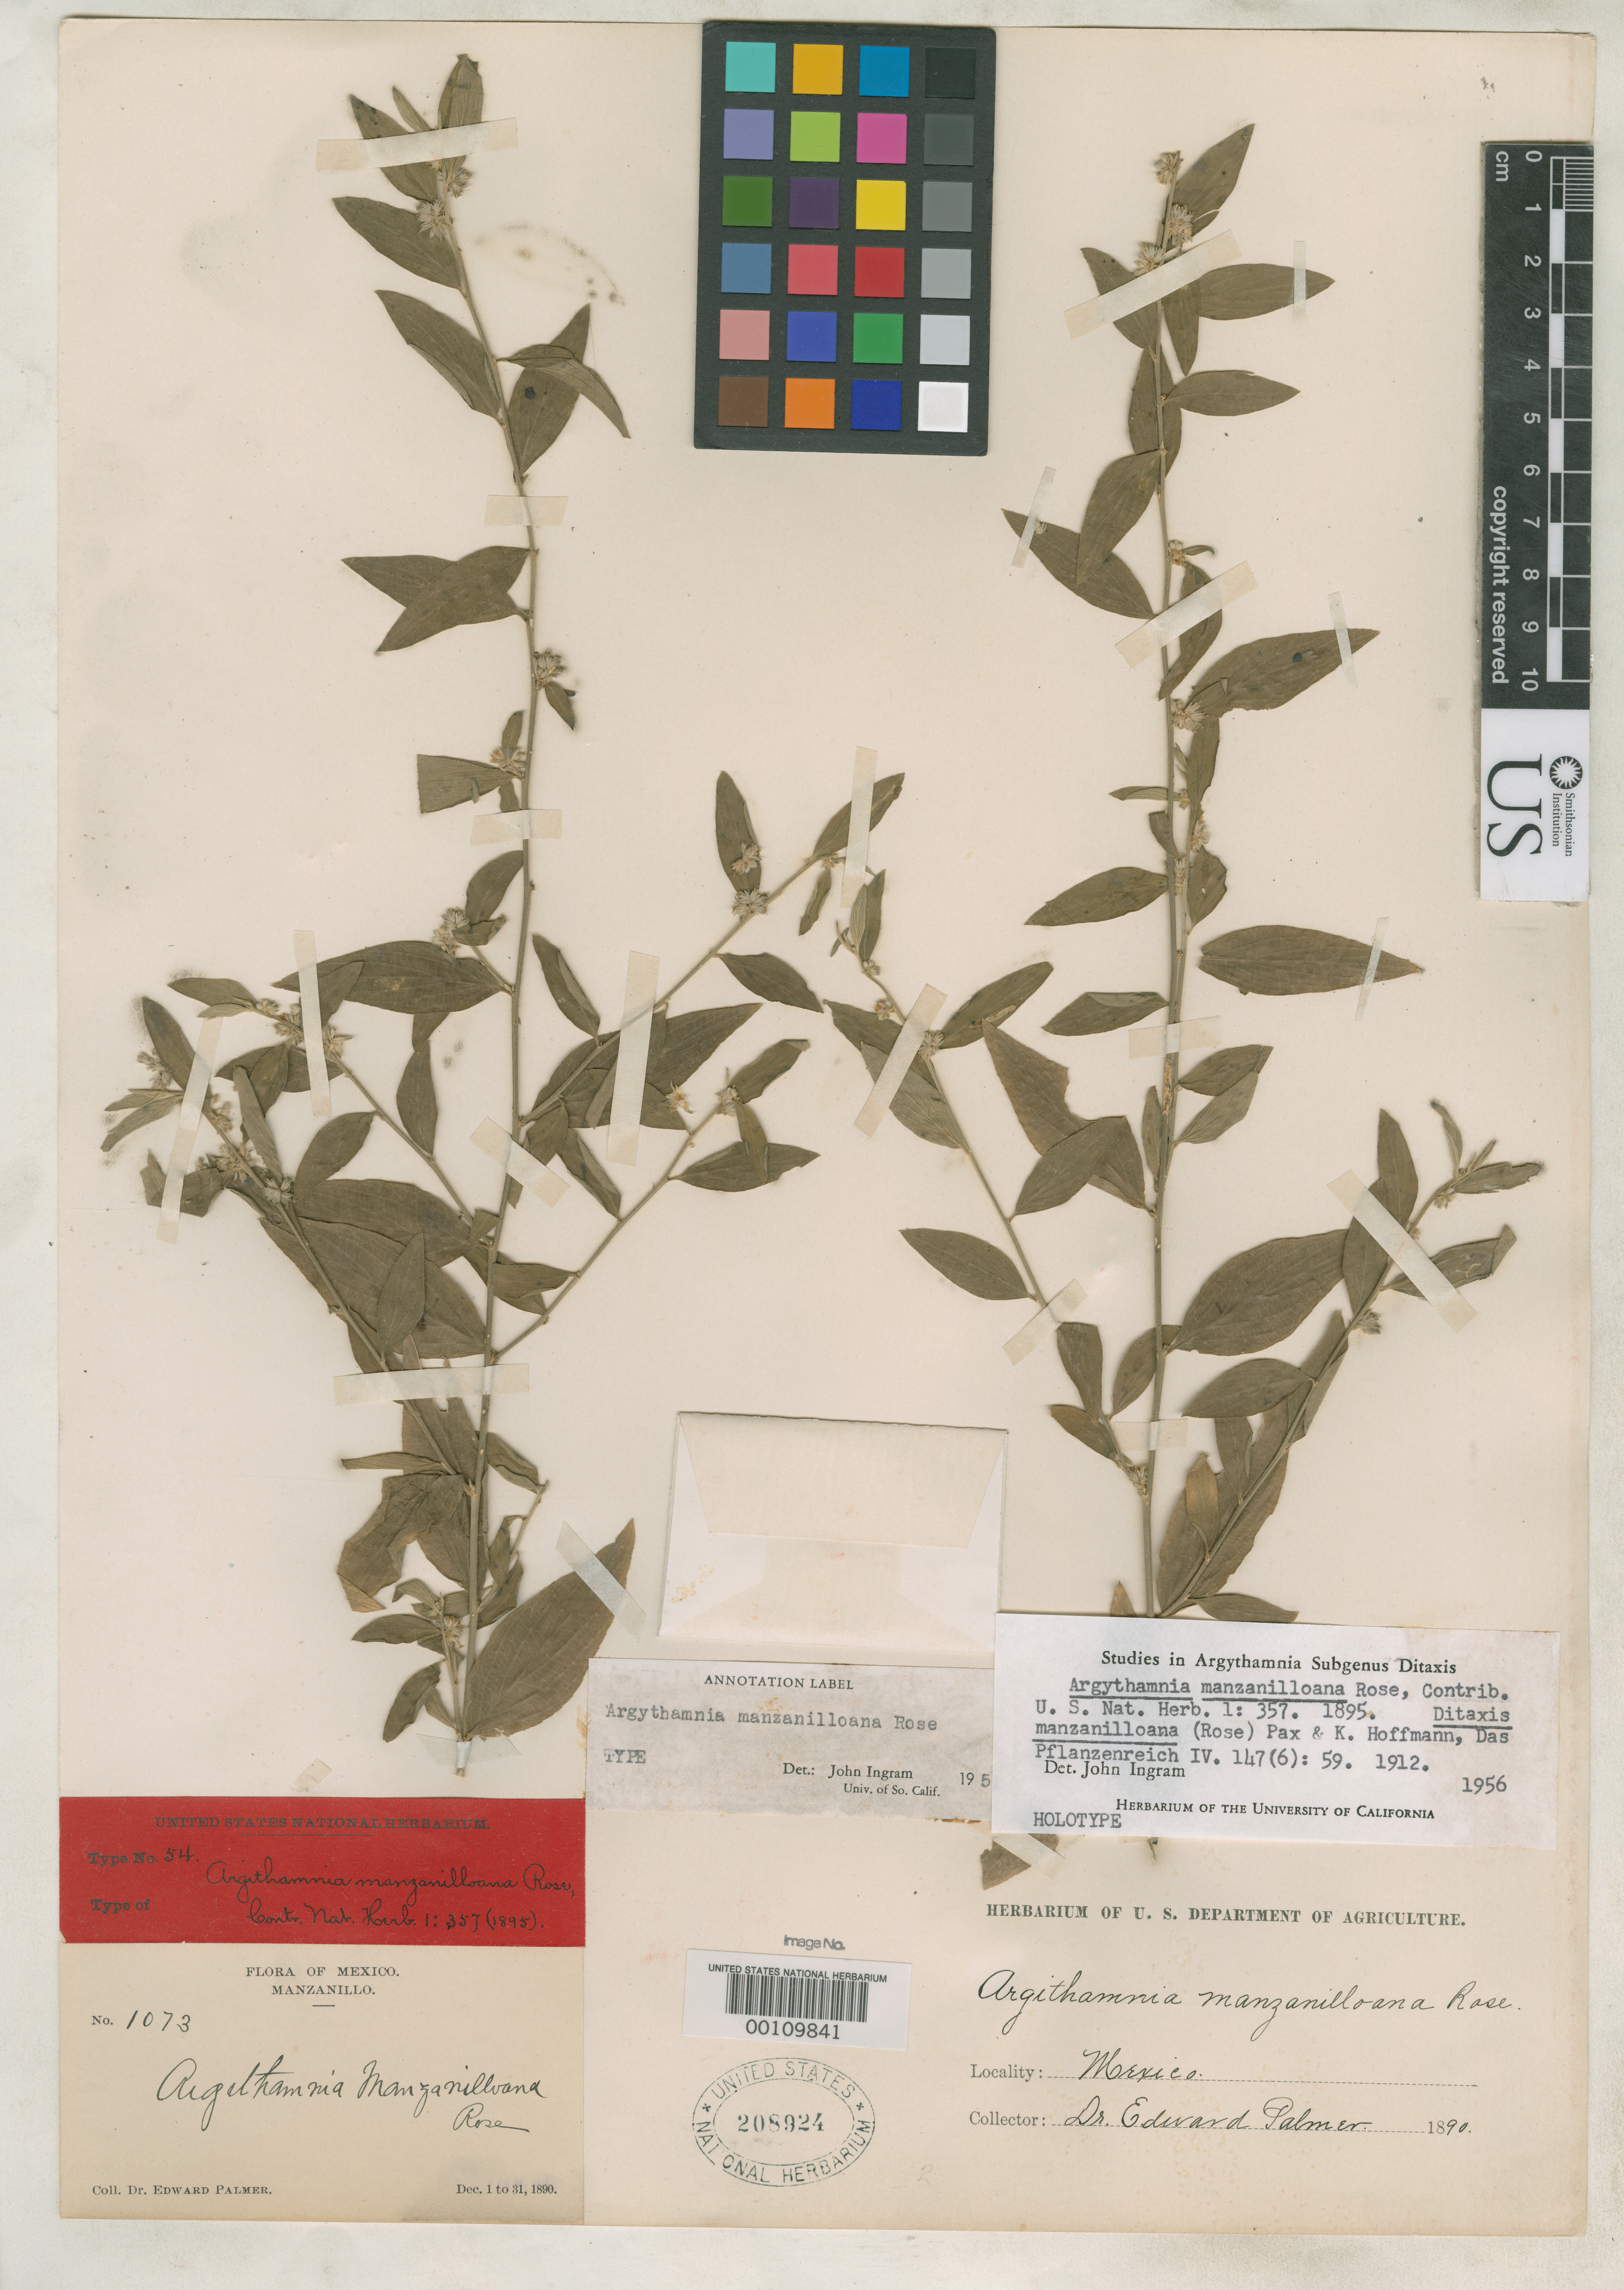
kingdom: Plantae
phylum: Tracheophyta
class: Magnoliopsida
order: Malpighiales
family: Euphorbiaceae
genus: Argythamnia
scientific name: Argythamnia manzanilloana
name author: Rose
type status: Holotype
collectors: E. Palmer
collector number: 1073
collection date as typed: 01 Dec 1890 to 31 Dec 1890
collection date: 1890-12-01/1890-12-31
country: Mexico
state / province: Colima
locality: Manzanillo.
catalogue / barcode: US 208924